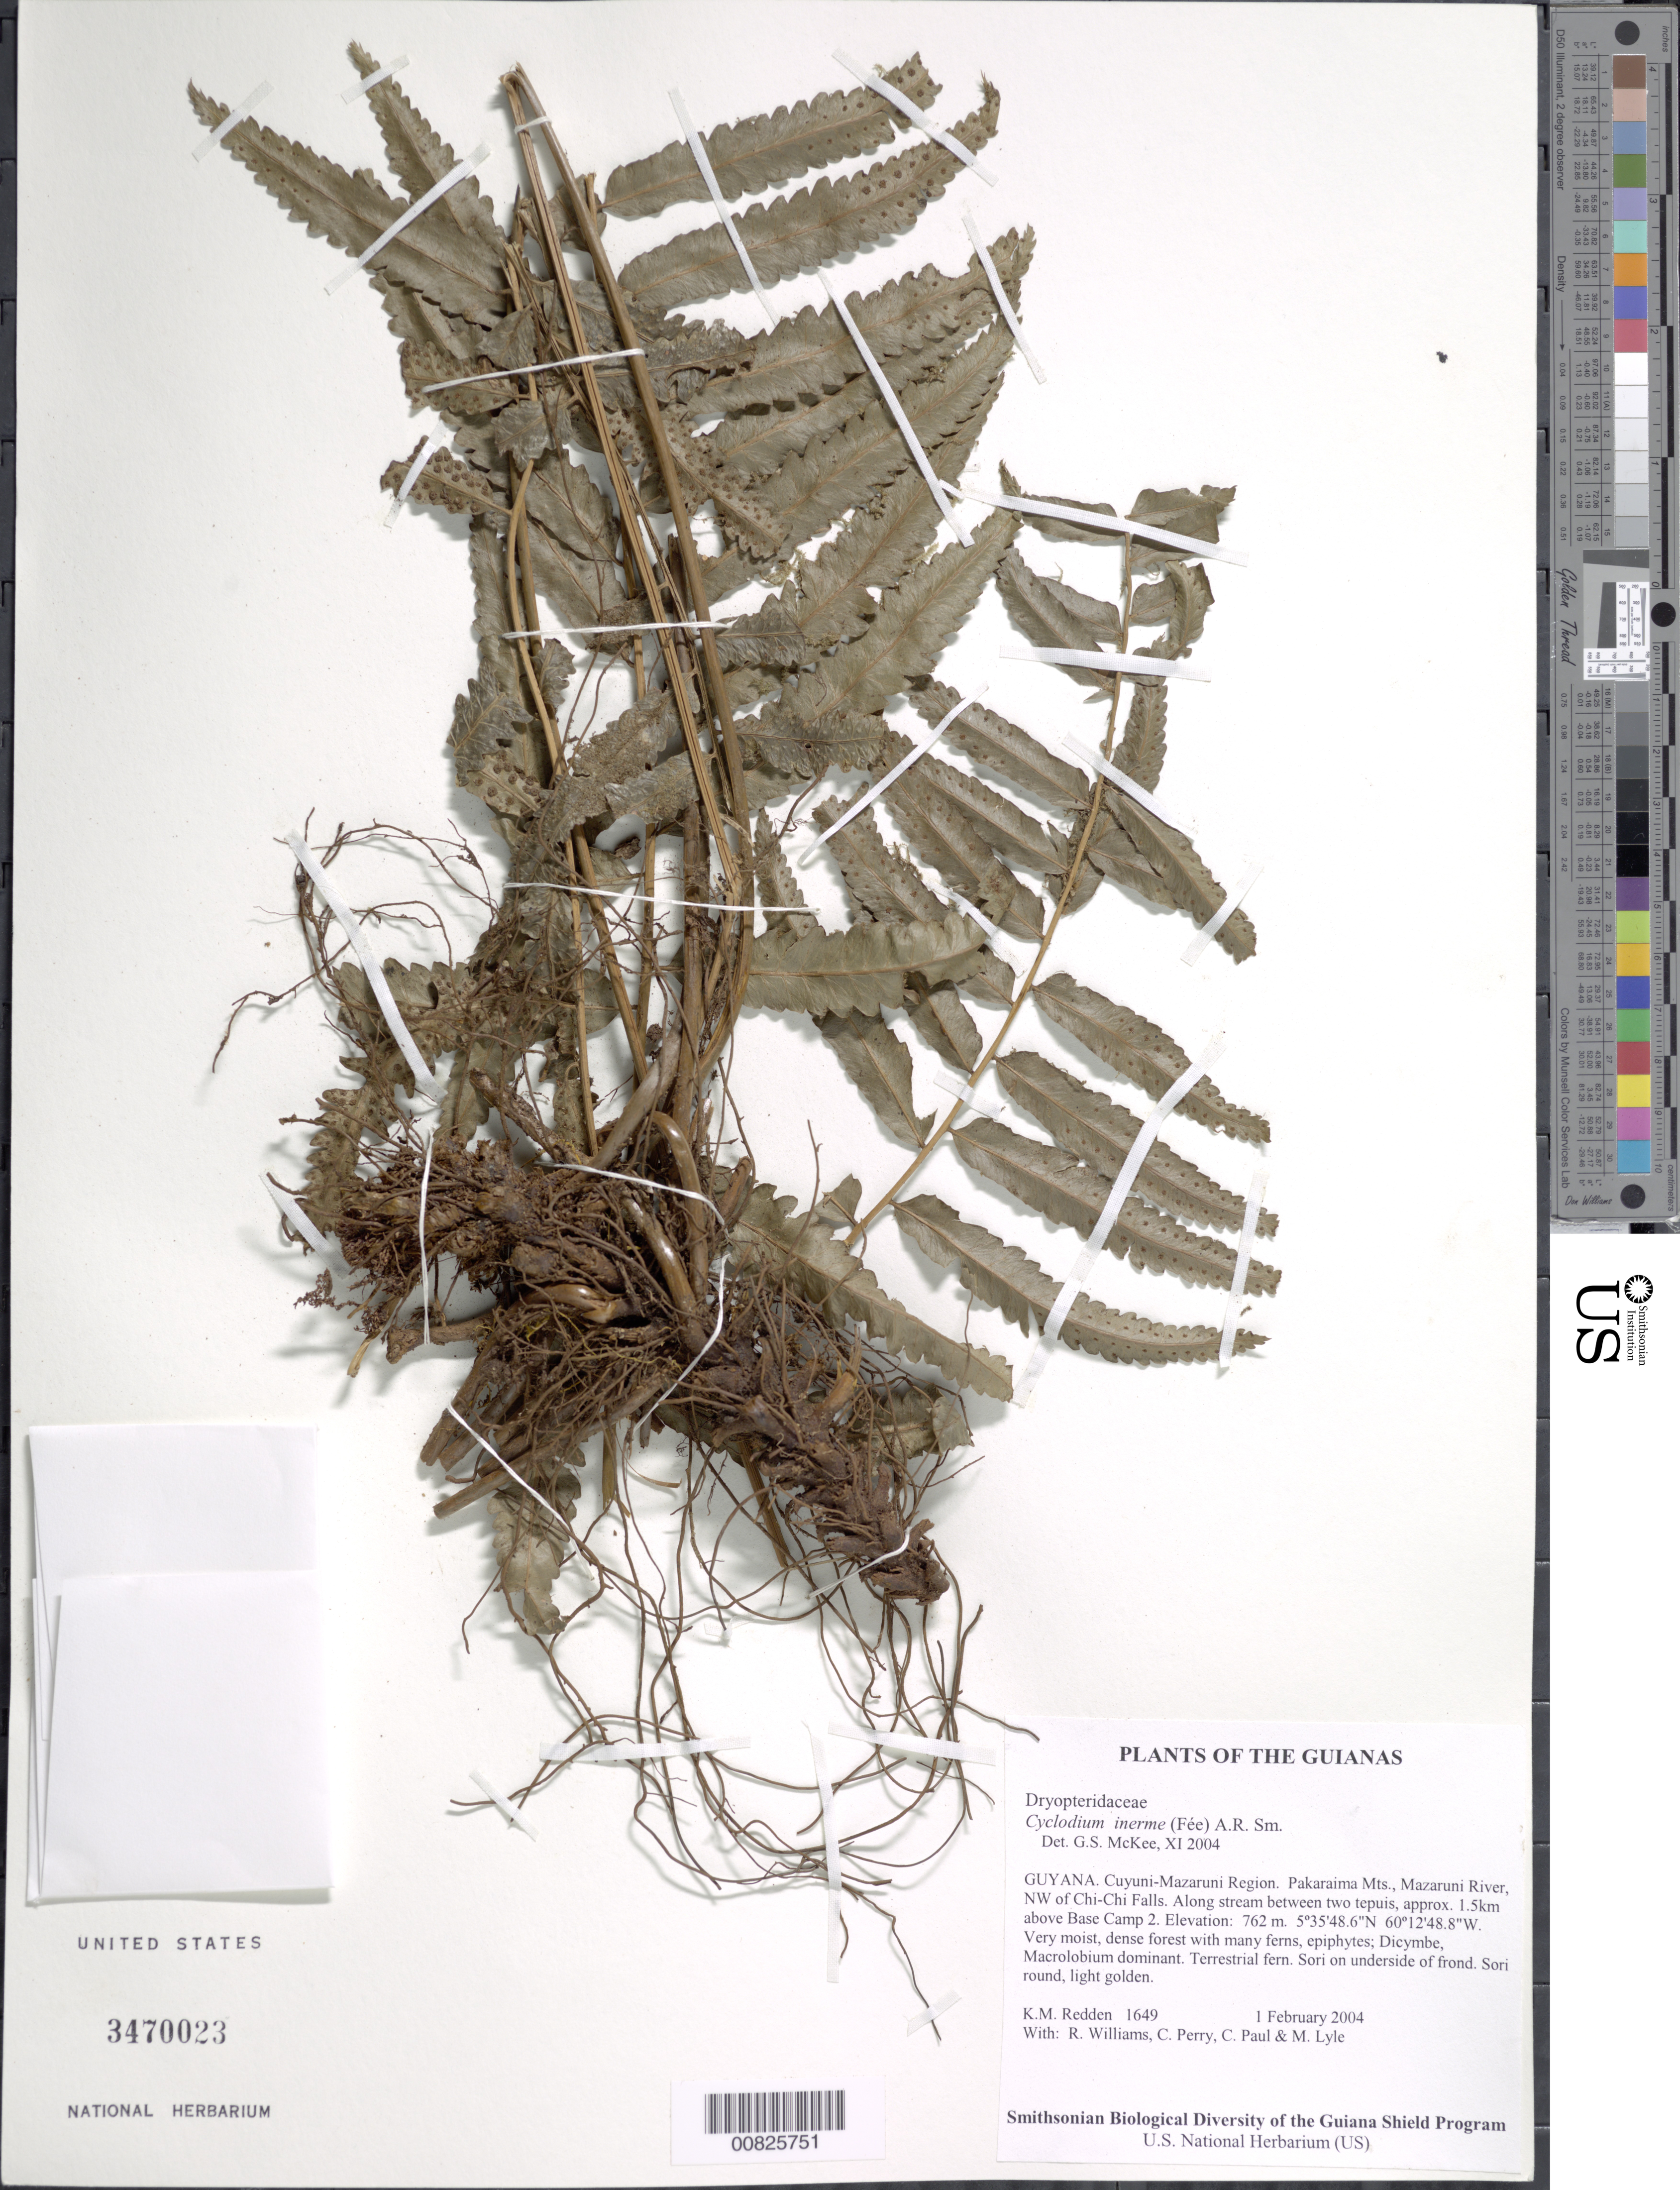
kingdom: Plantae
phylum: Tracheophyta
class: Polypodiopsida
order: Polypodiales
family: Dryopteridaceae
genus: Cyclodium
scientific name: Cyclodium inerme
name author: (Fée) A.R. Sm.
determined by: McKee, G. S., (US), NMNH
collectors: K. M. Redden, R. Williams, C. Perry, C. Paul & M. Lyle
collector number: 1649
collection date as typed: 1 February 2004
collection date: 2004-02-01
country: Guyana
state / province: Cuyuni-Mazaruni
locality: Pakaraima Mts., Mazaruni River, NW of Chi-Chi Falls. Along stream between two tepuis, approx. 1.5km above Base Camp 2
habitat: Very moist, dense forest with many ferns, epiphytes; Dicymbe, Macrolobium dominant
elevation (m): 762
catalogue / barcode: US 3470023